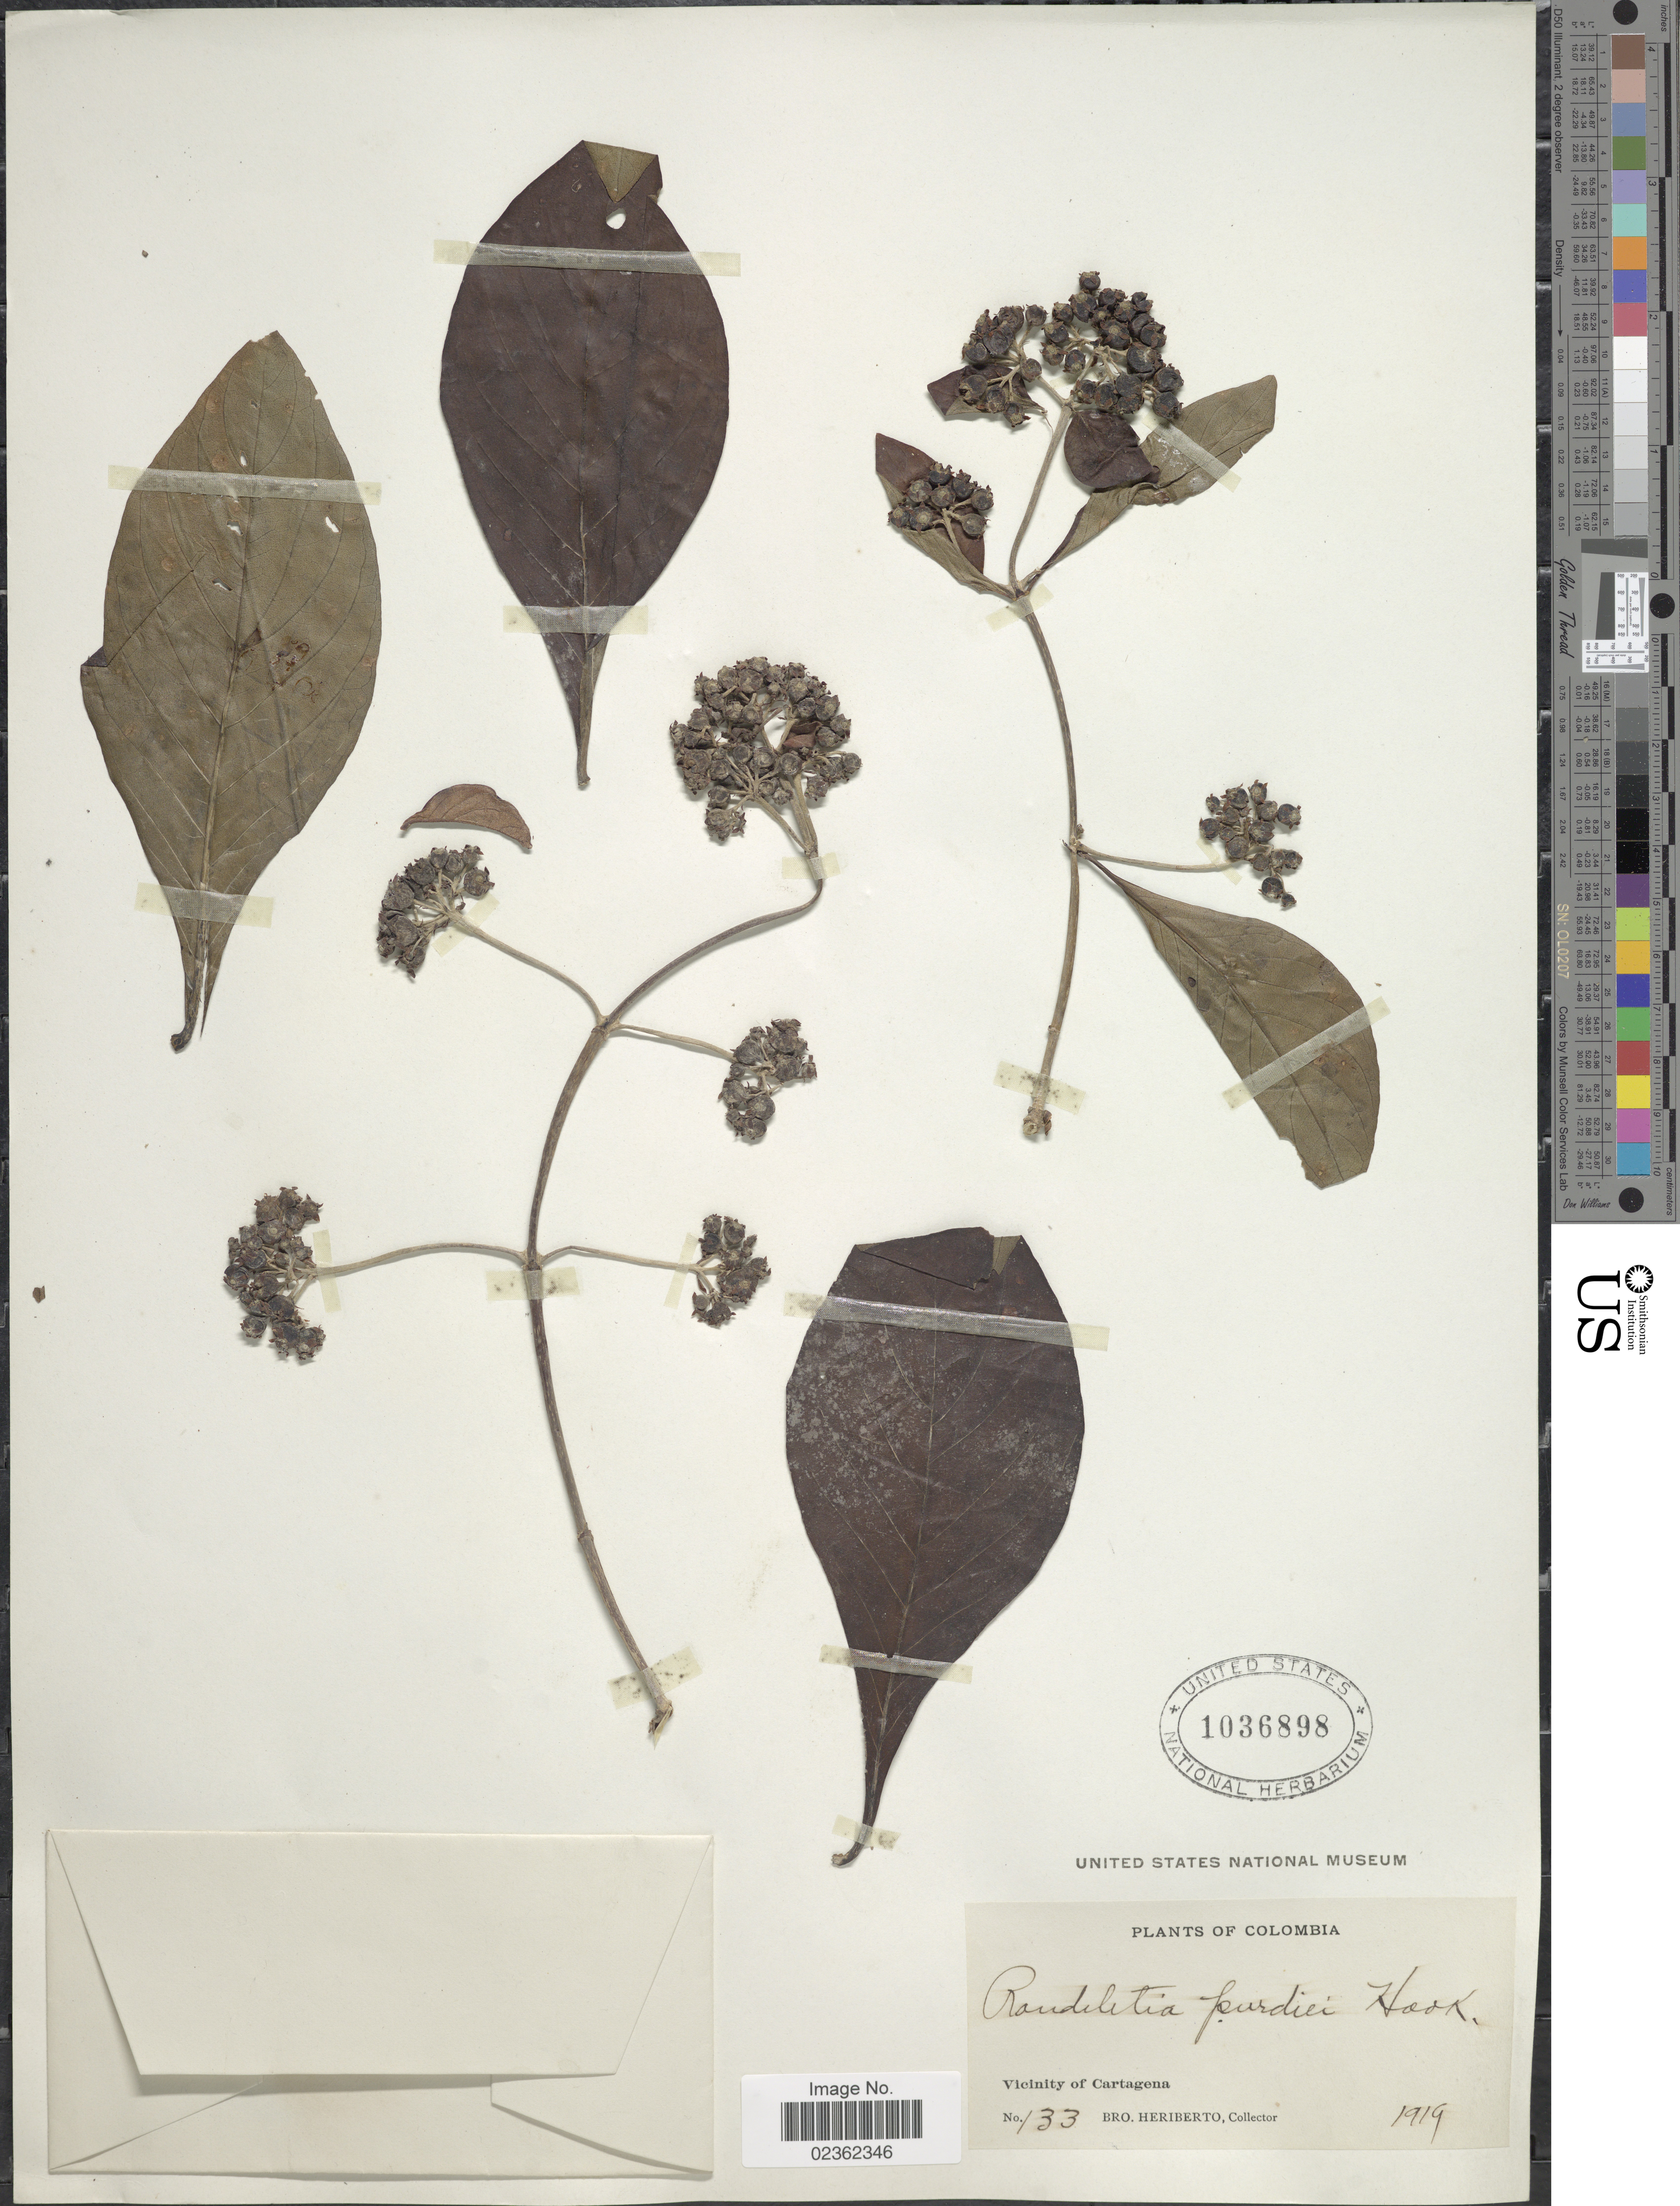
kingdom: Plantae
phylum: Tracheophyta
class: Magnoliopsida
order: Gentianales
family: Rubiaceae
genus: Rondeletia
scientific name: Rondeletia purdiei var. purdiei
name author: Hook. f.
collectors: B. Heriberto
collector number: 133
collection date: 1919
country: Colombia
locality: Vicinity of Cartagena.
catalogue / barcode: US 1036898